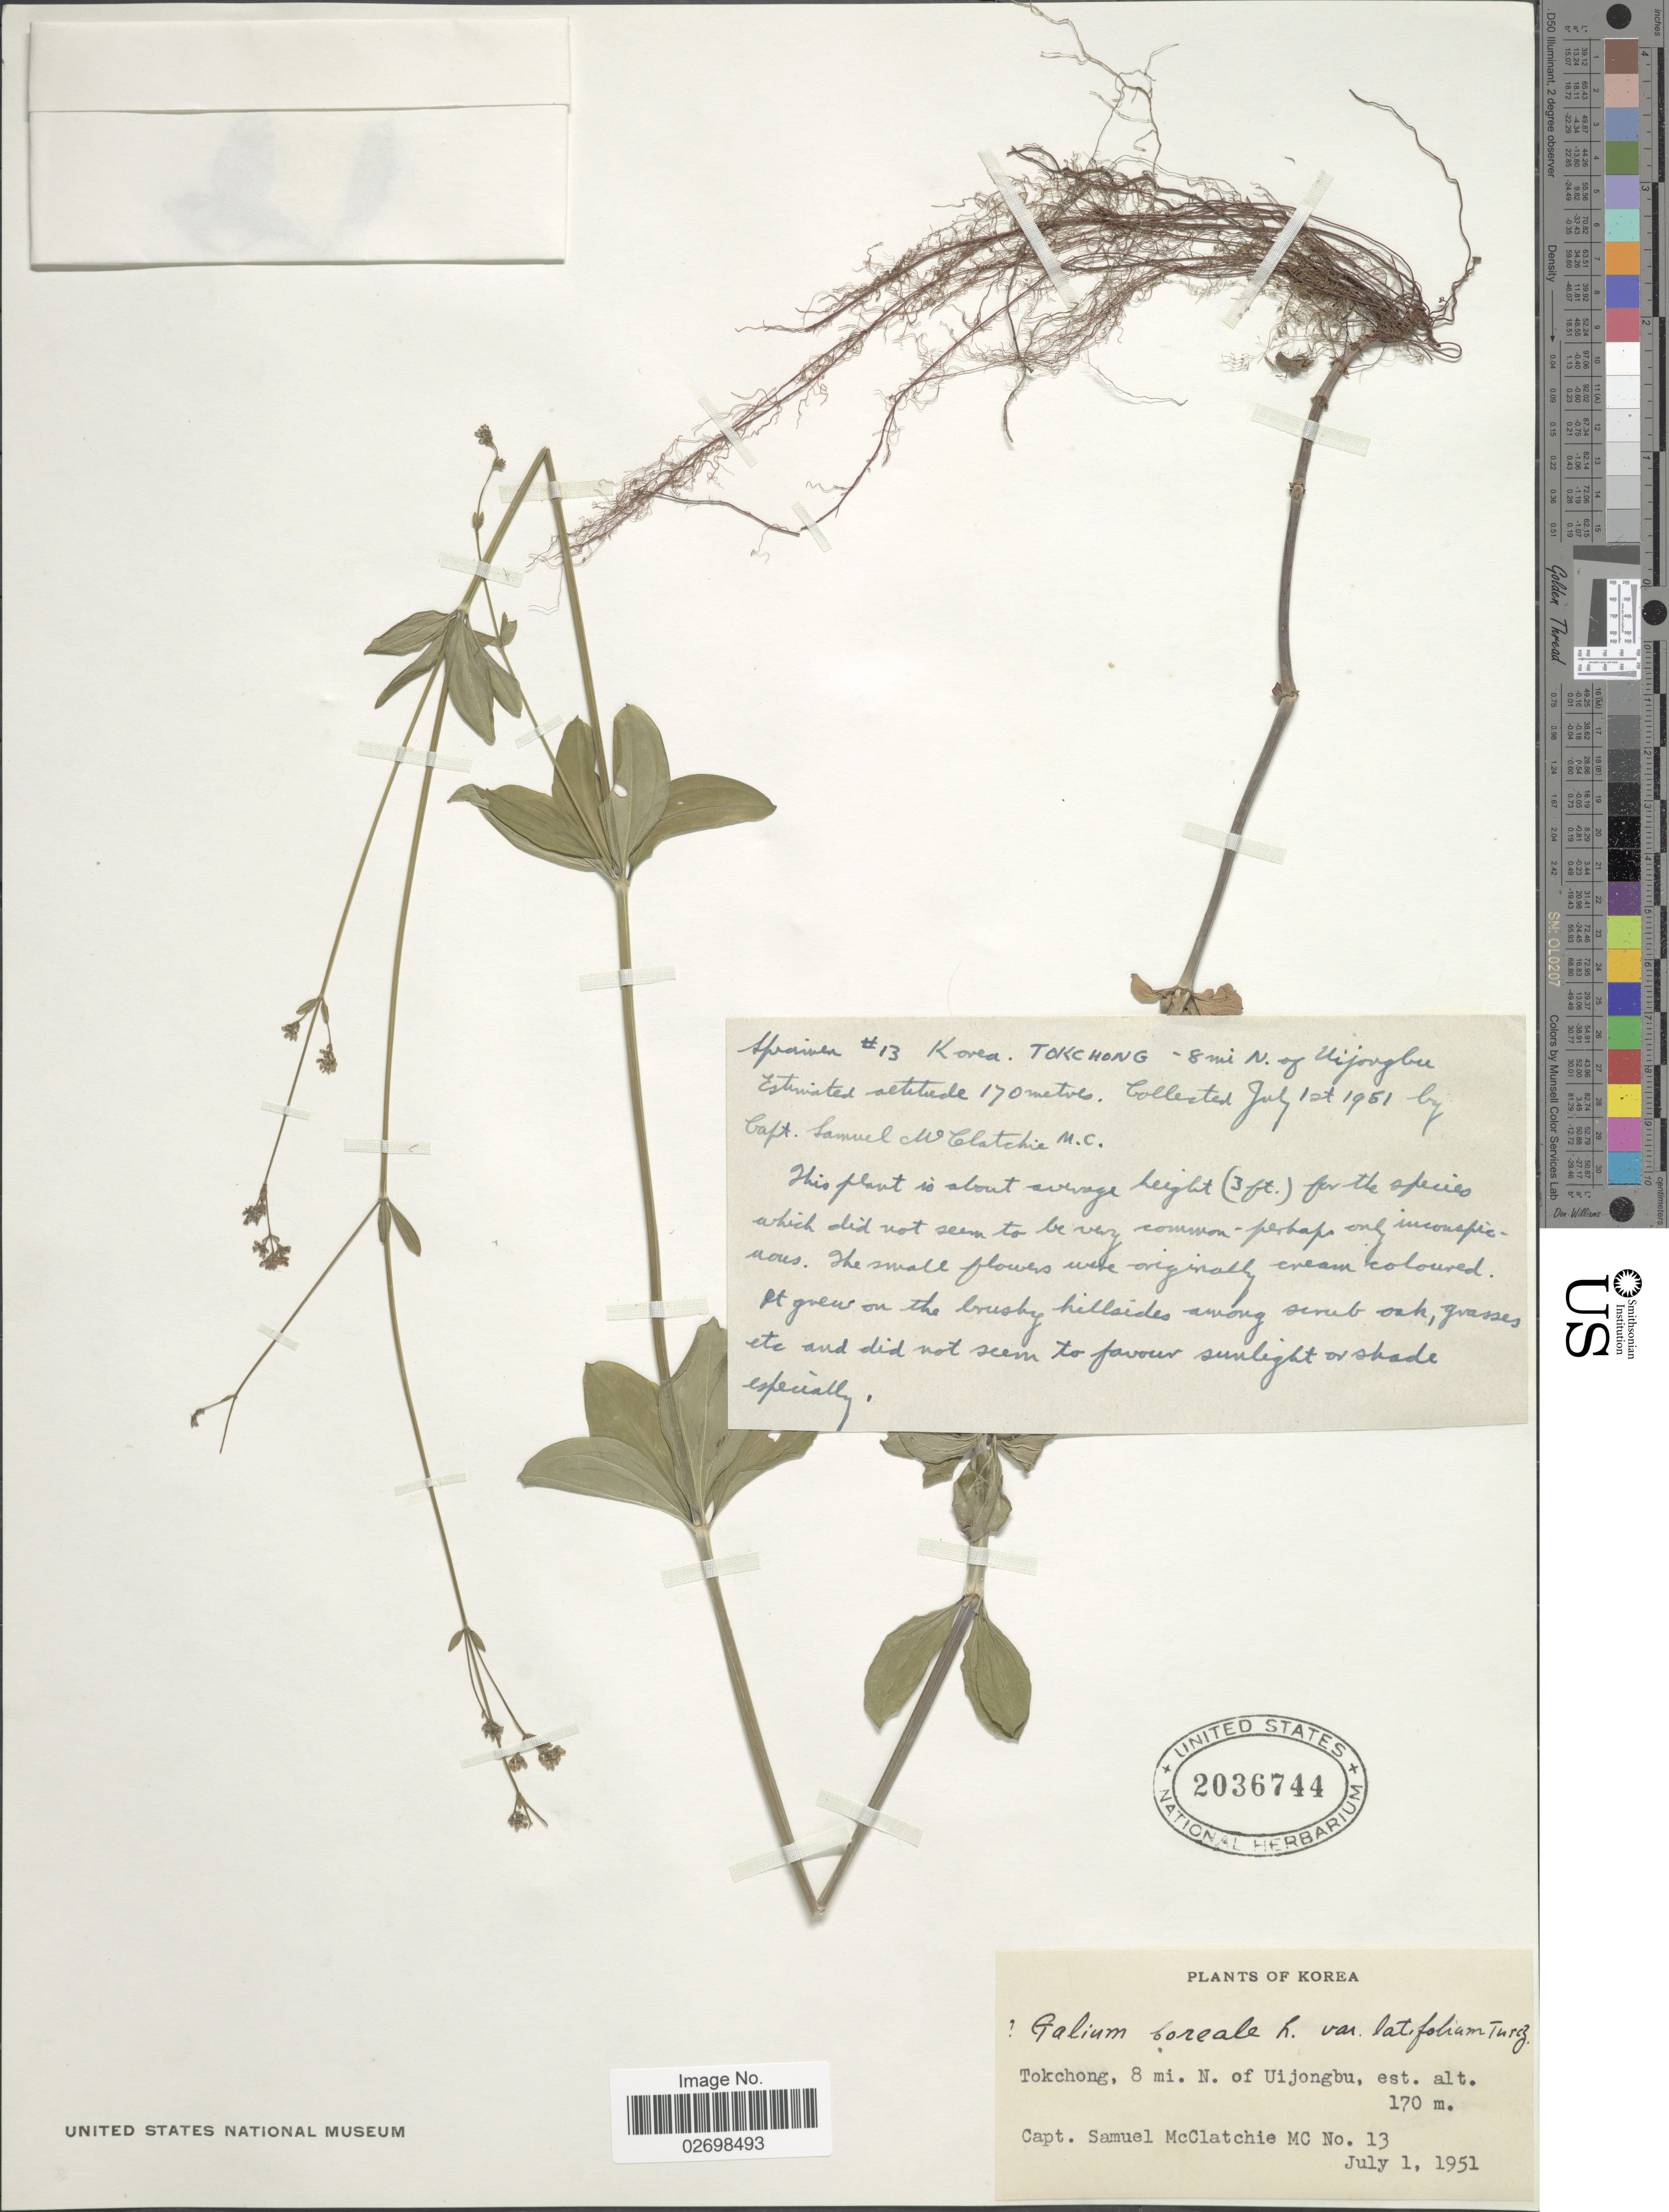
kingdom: Plantae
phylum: Tracheophyta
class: Magnoliopsida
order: Gentianales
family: Rubiaceae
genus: Galium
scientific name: Galium boreale L.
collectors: S. McClatchie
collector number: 13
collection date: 1951-07-01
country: South Korea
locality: Tokchong, 8 mi. N. of Uijonbu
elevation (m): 170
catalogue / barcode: US 2036744